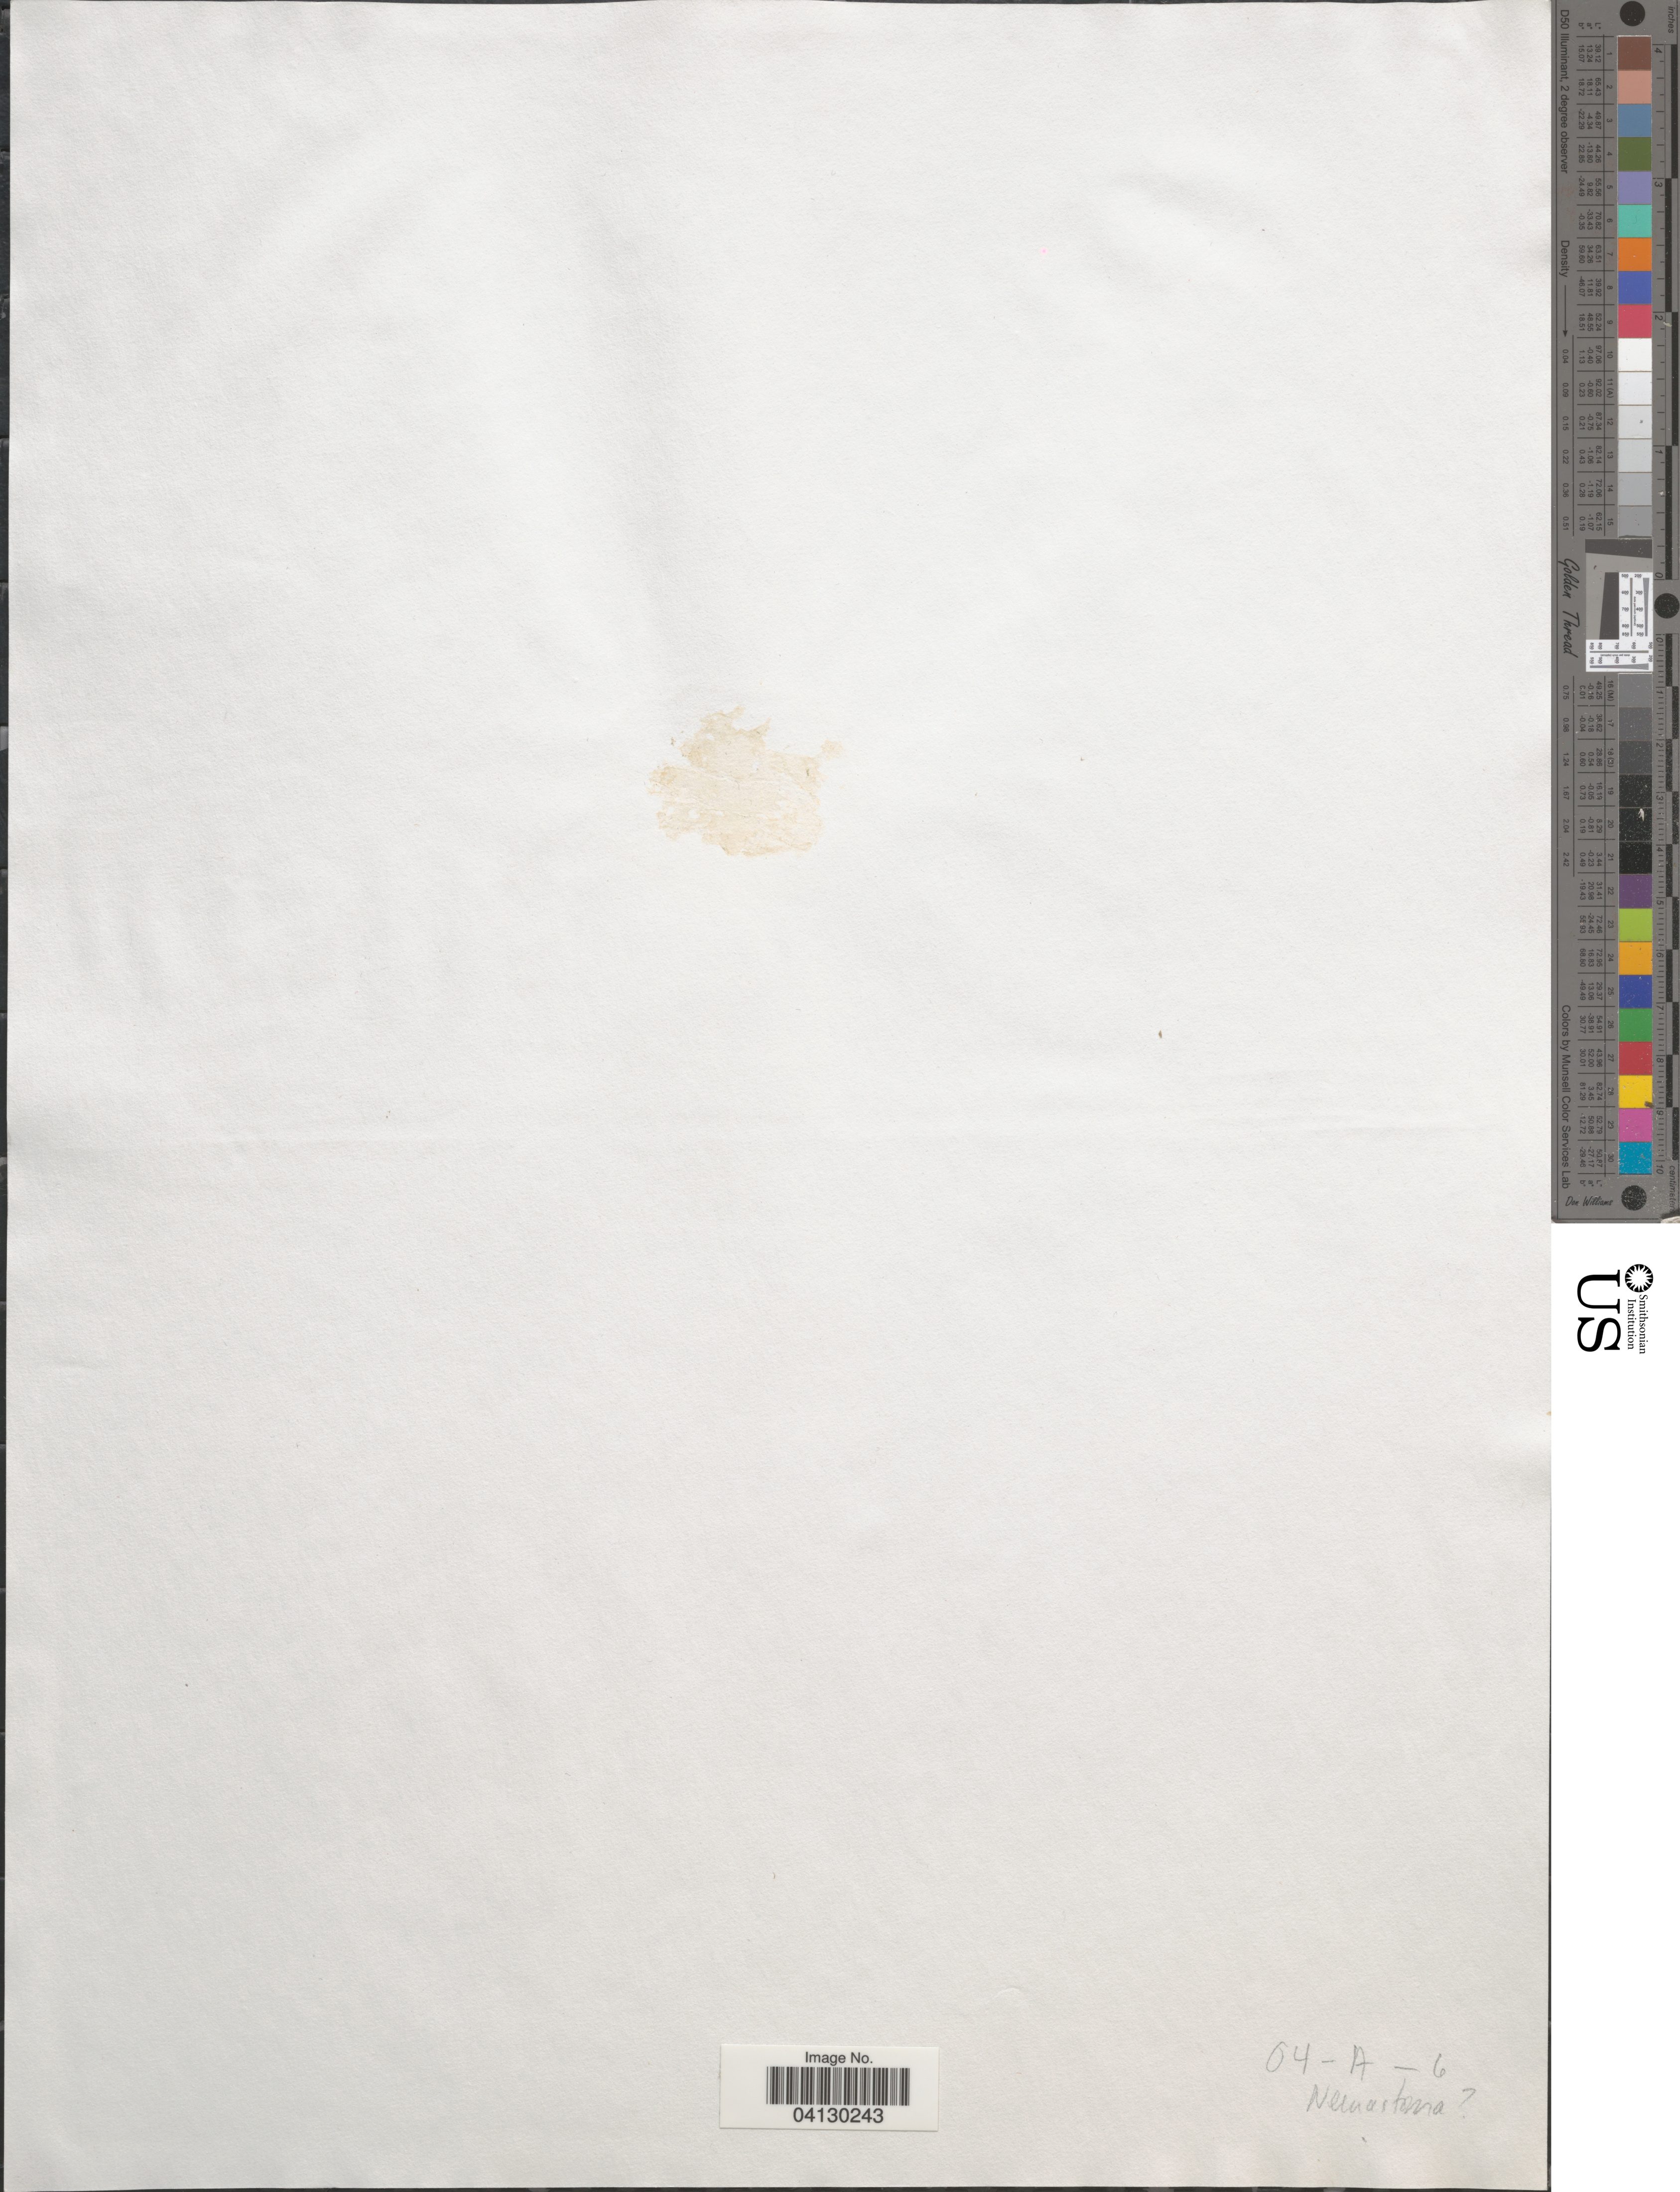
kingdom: Plantae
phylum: Rhodophyta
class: Florideophyceae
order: Nemastomatales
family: Nemastomataceae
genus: Nemastoma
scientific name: Nemastoma sp.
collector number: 04-A-6